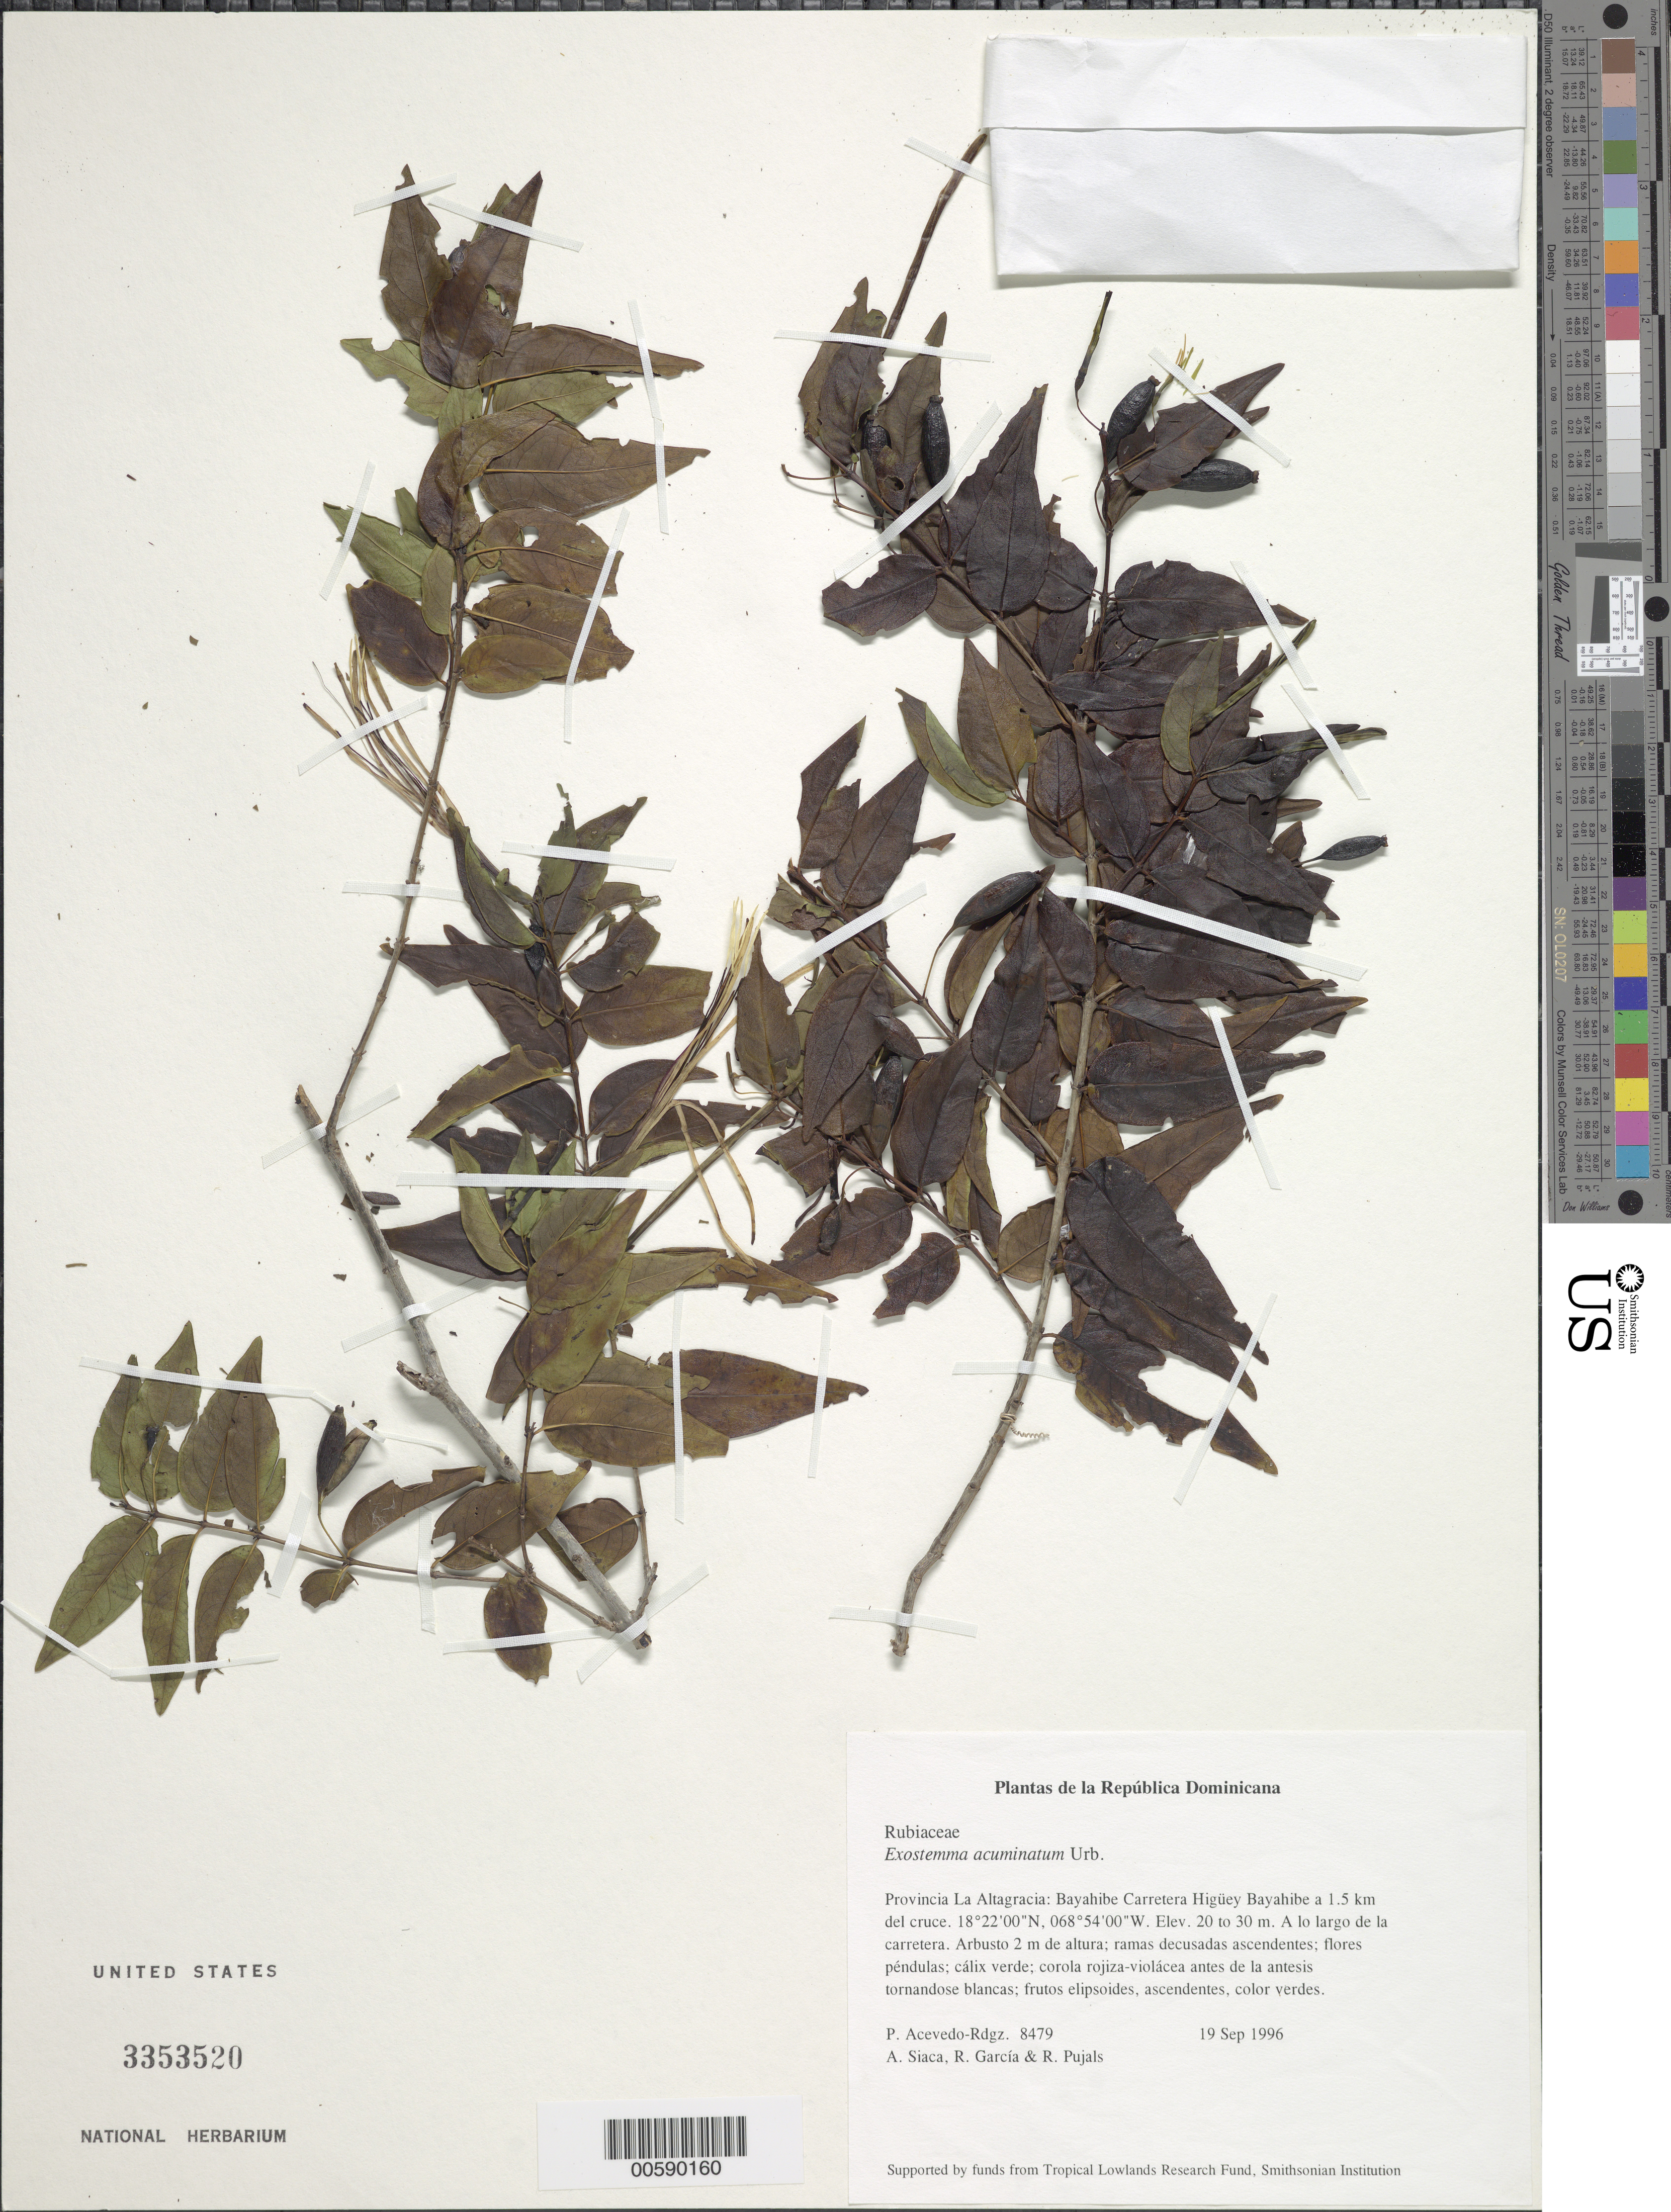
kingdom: Plantae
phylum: Tracheophyta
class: Magnoliopsida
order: Gentianales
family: Rubiaceae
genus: Exostema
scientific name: Exostema acuminatum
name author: Urb.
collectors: P. Acevedo-Rodr., A. Siaca, R. G. García & R. Pujals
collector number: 8479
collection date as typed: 19 Sep 1996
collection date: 1996-09-19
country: Dominican Republic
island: Hispaniola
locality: Provincia La Altagracia: Bayahibe Carretera Higüey Bayahibe a 1.5 km del cruce.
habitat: A lo largo de la carretera.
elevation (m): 20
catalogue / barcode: US 3353520